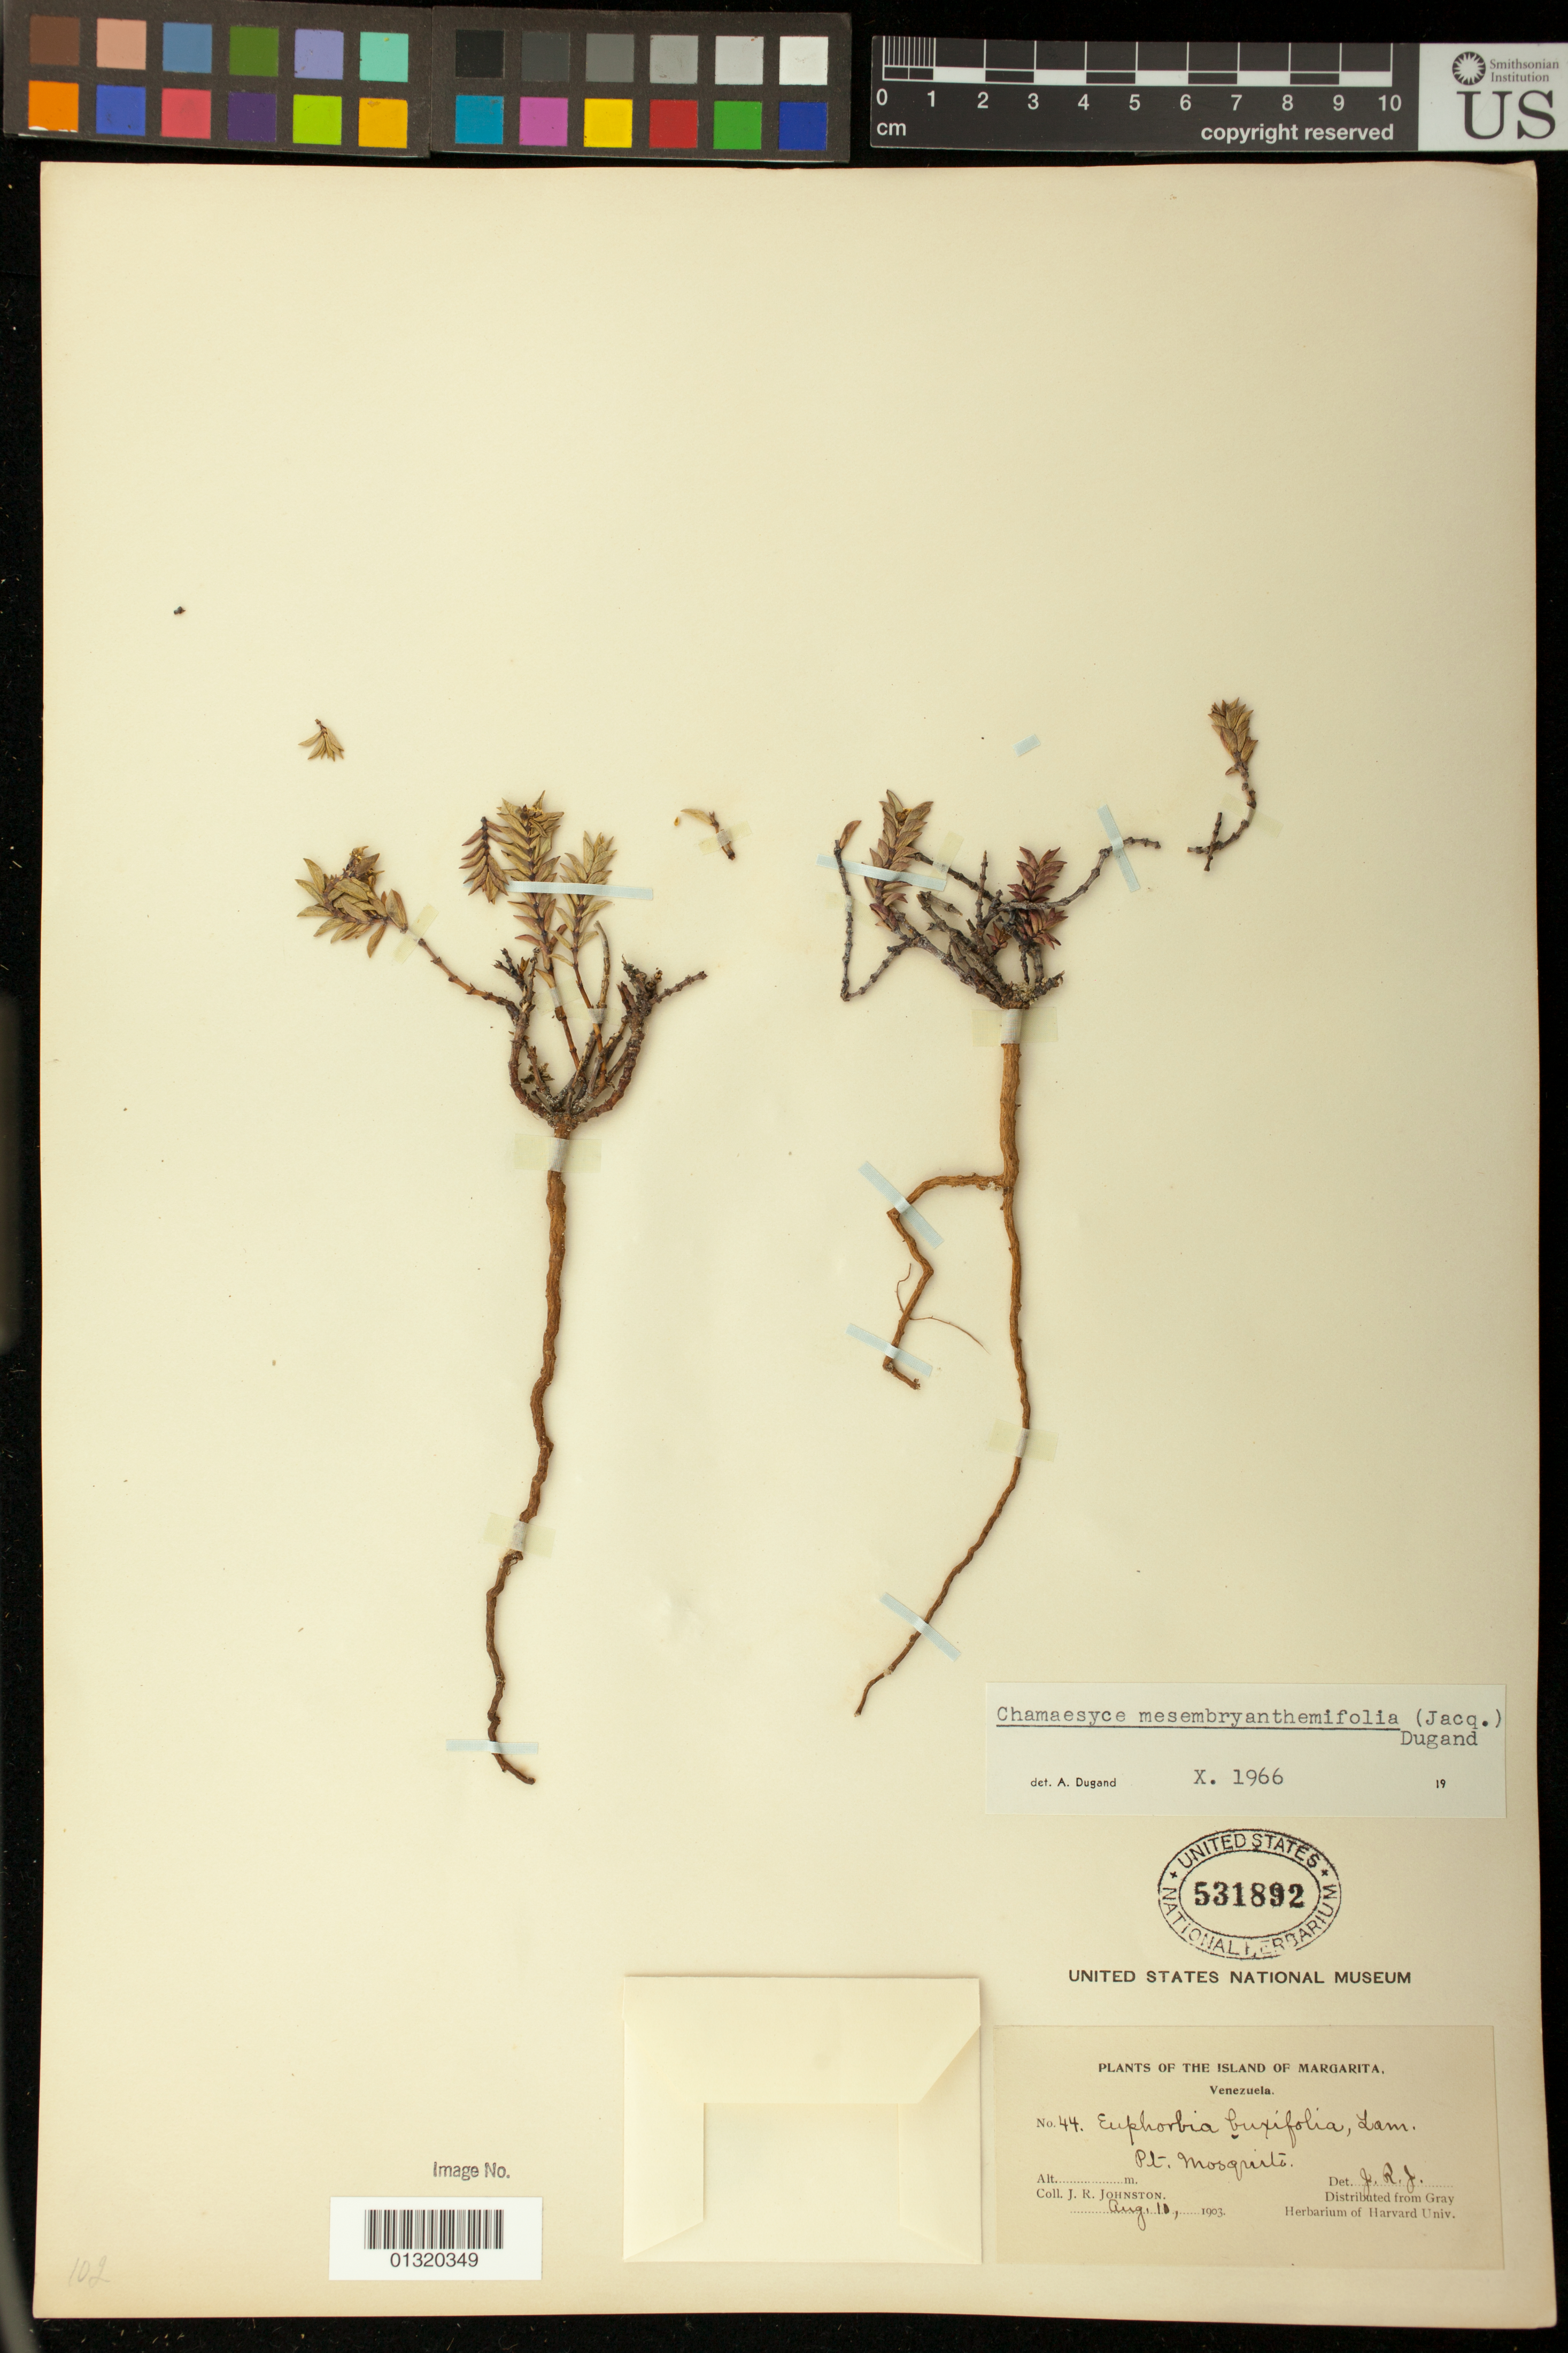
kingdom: Plantae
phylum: Tracheophyta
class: Magnoliopsida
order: Malpighiales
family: Euphorbiaceae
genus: Euphorbia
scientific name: Euphorbia mesembryanthemifolia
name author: Jacq.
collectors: J. Johnston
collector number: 44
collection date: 1903-08-10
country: Venezuela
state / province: Nueva Esparta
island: Margarita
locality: Island of Margarita; Pt. Mosquito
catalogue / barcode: US 531892